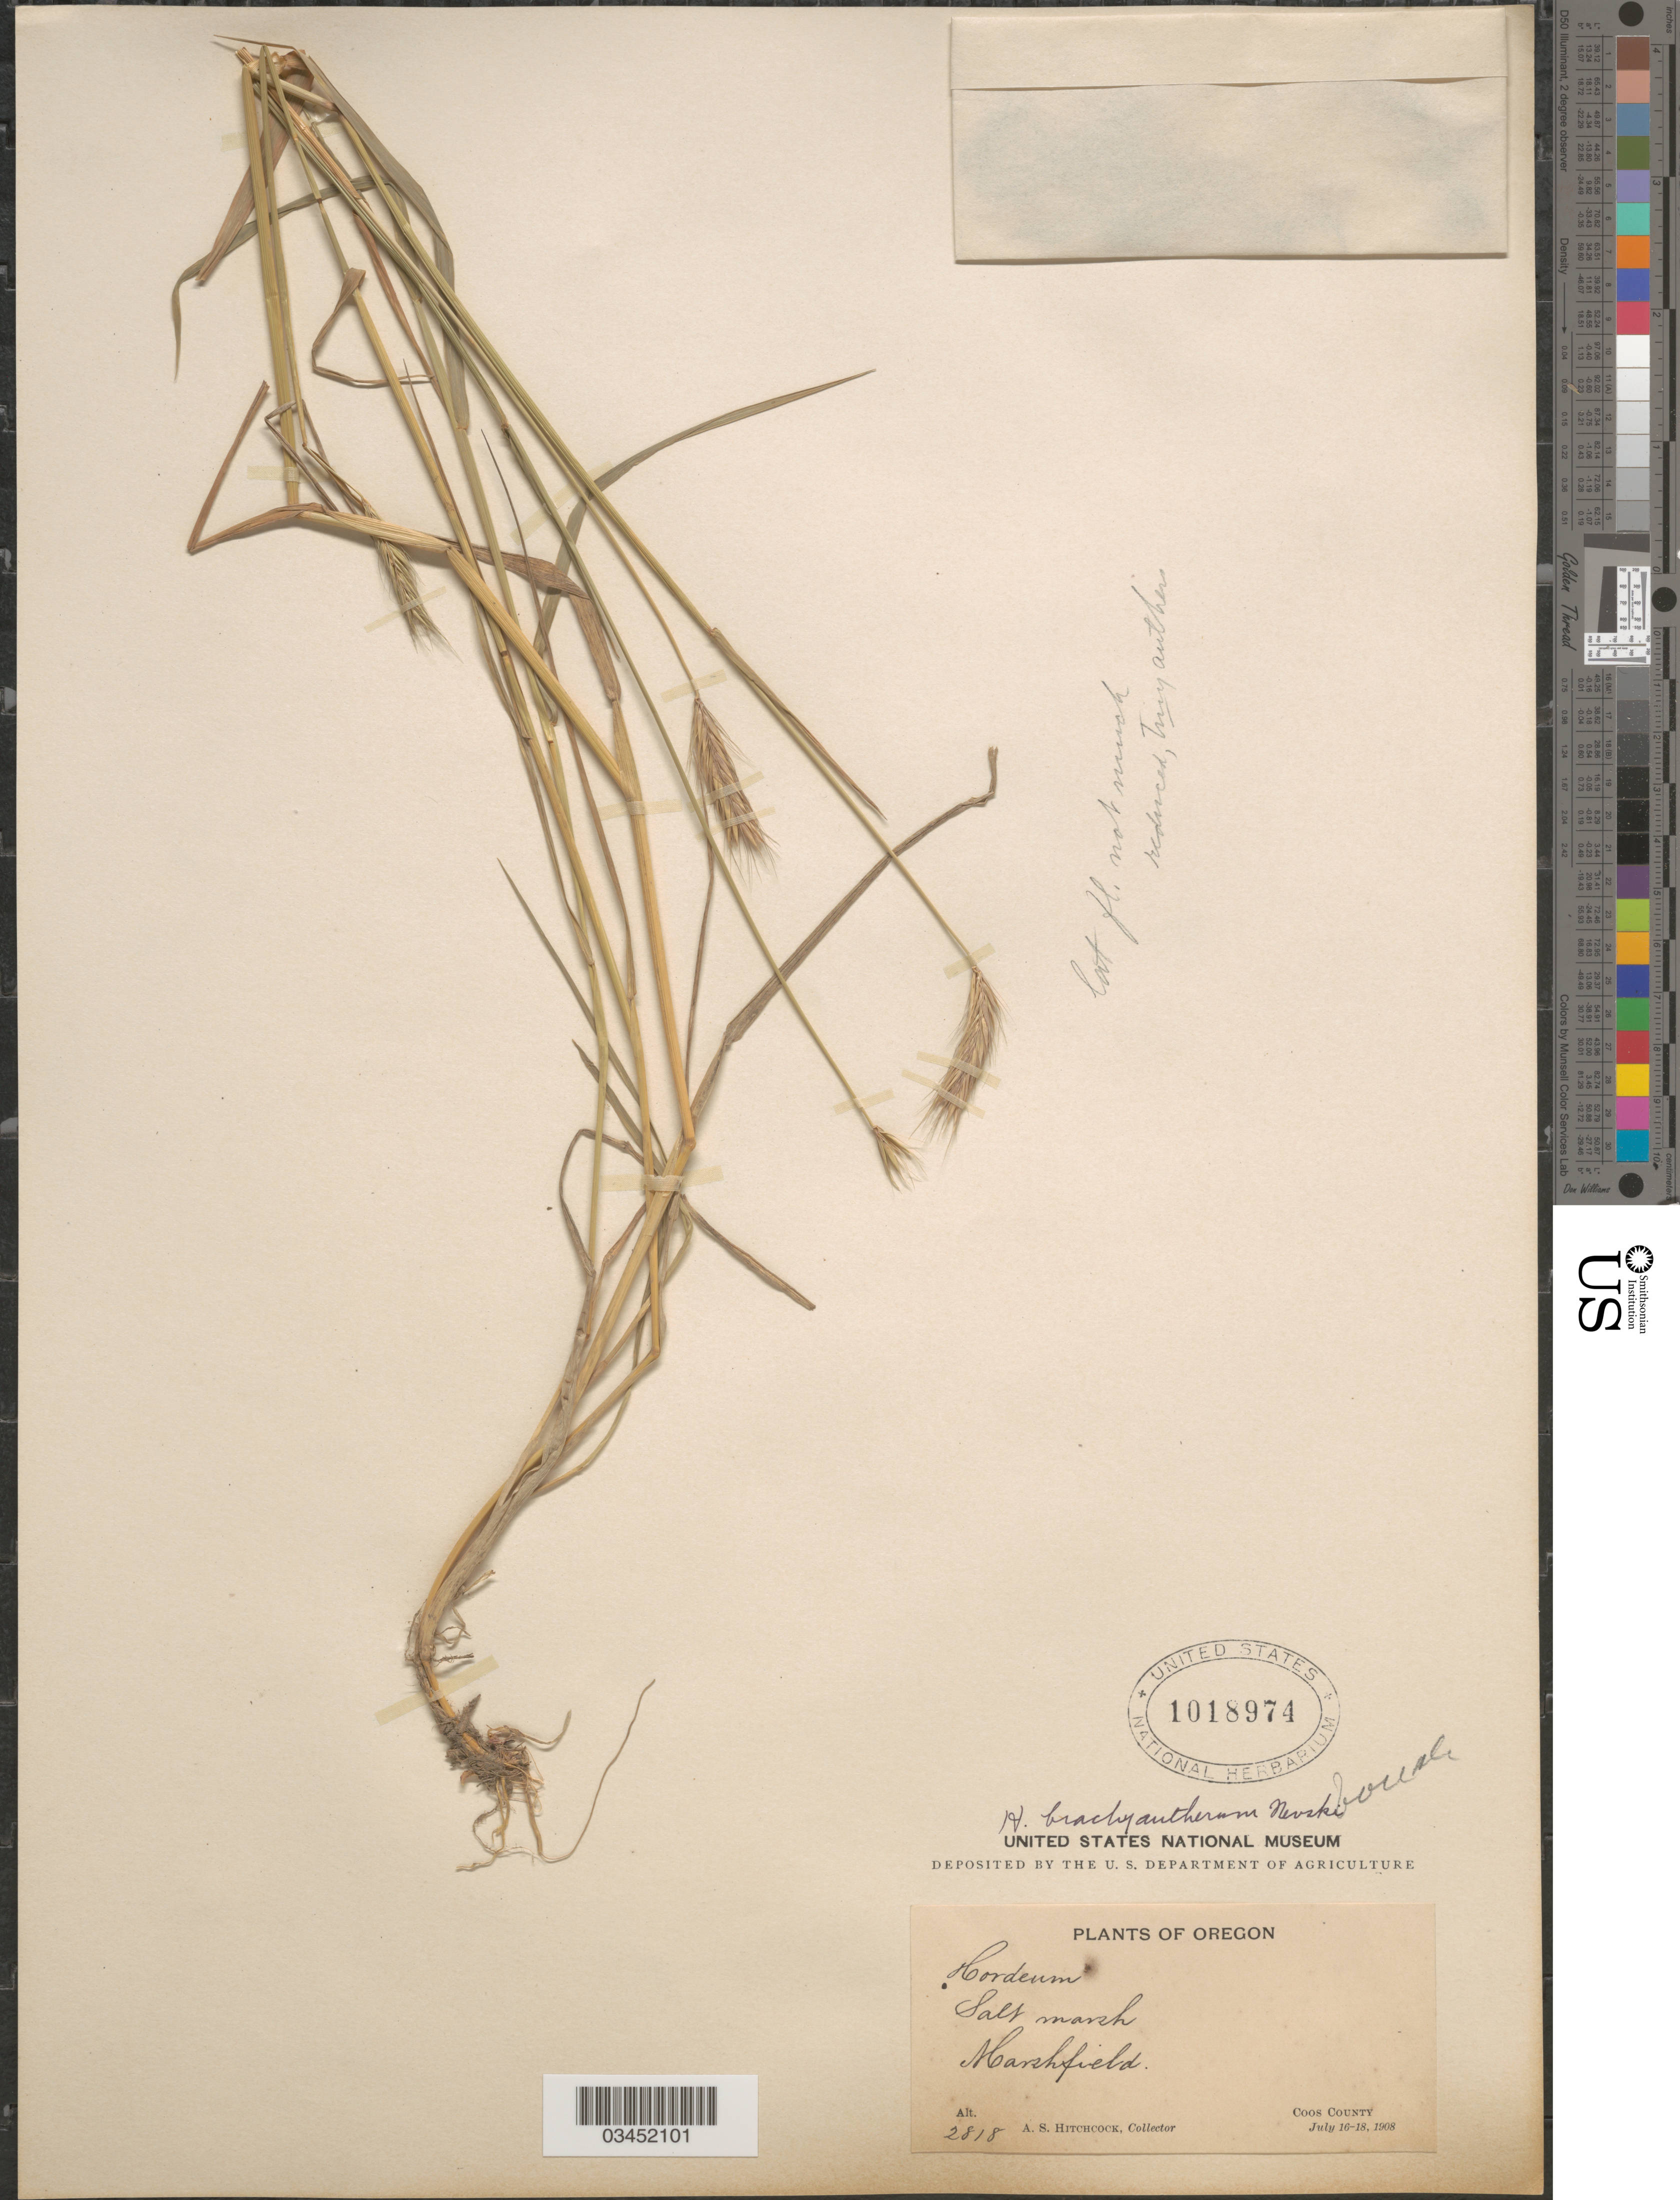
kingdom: Plantae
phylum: Tracheophyta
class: Liliopsida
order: Poales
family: Poaceae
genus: Hordeum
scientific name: Hordeum brachyantherum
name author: Nevski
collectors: A. S. Hitchcock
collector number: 2818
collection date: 1908-07-16/1908-07-18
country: United States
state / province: Oregon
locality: Salt marsh. Marshfield. Coos County.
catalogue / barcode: US 1018974